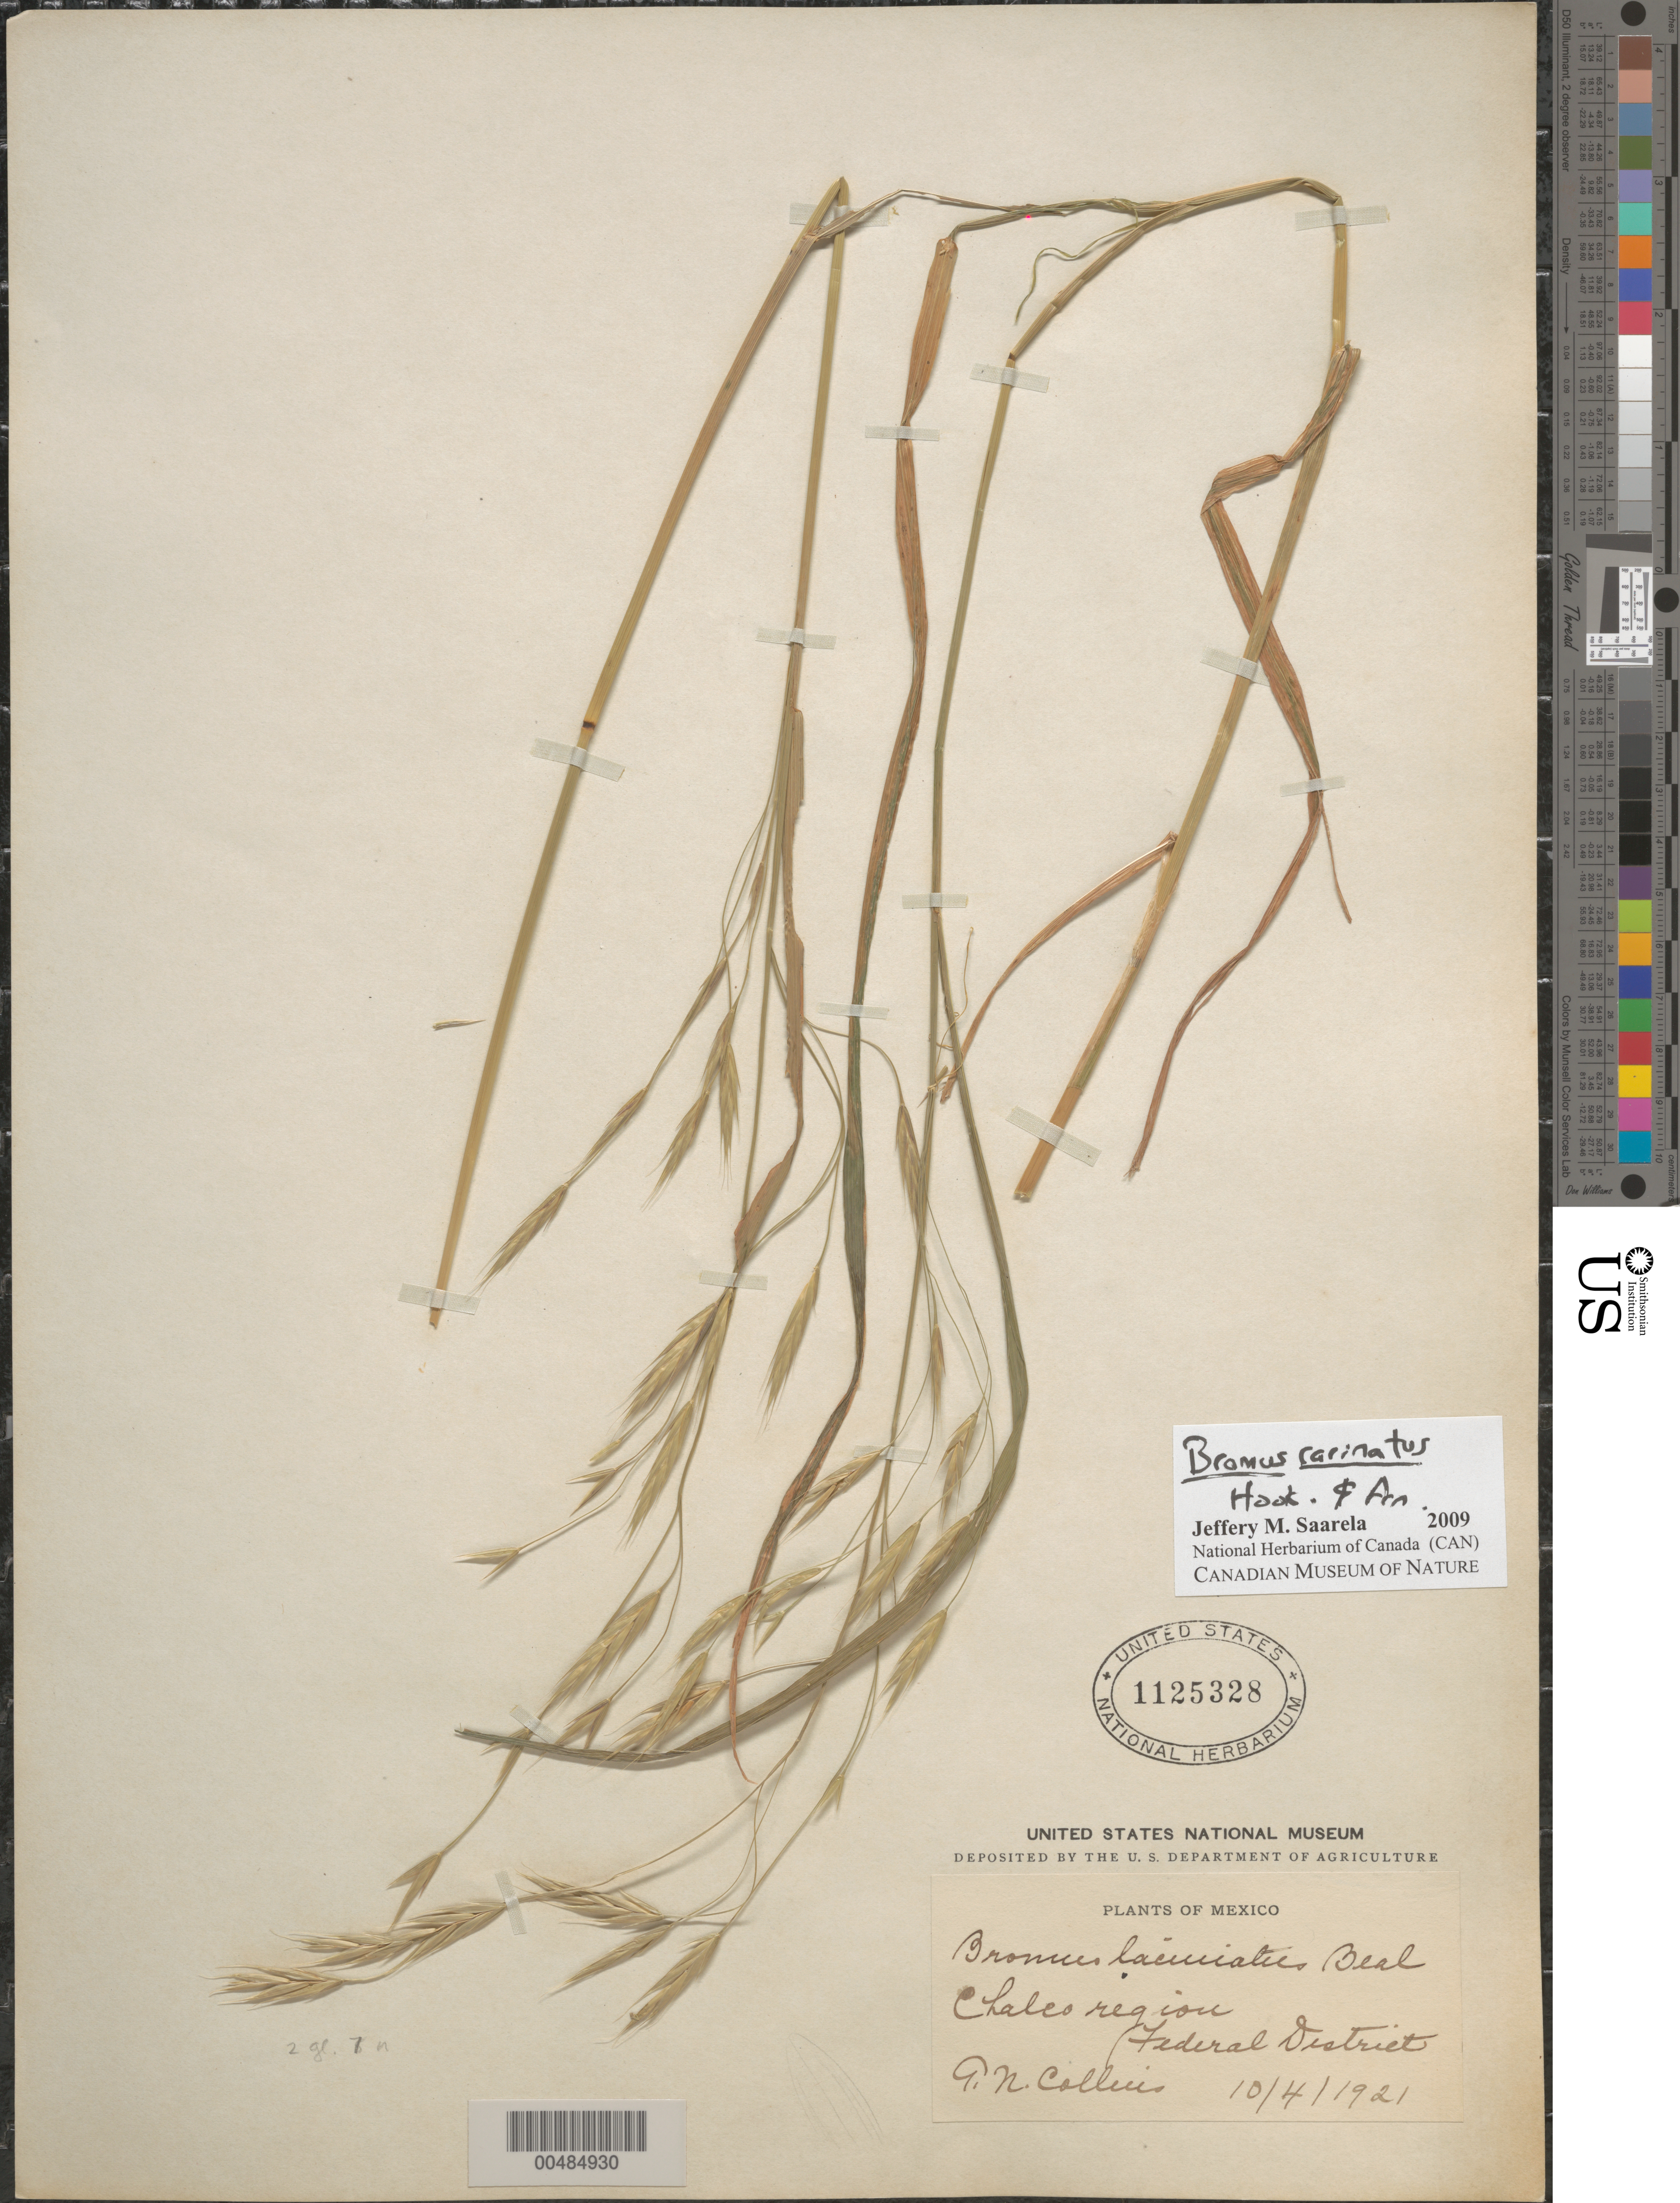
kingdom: Plantae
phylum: Tracheophyta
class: Liliopsida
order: Poales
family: Poaceae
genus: Bromus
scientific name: Bromus carinatus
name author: Hook. & Arn.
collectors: G. Collins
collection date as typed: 4 Oct 1921 or 10 Apr 1921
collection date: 1921-04-10 or 1921-10-04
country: Mexico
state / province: Distrito Federal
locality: Chales region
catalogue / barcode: US 1125328